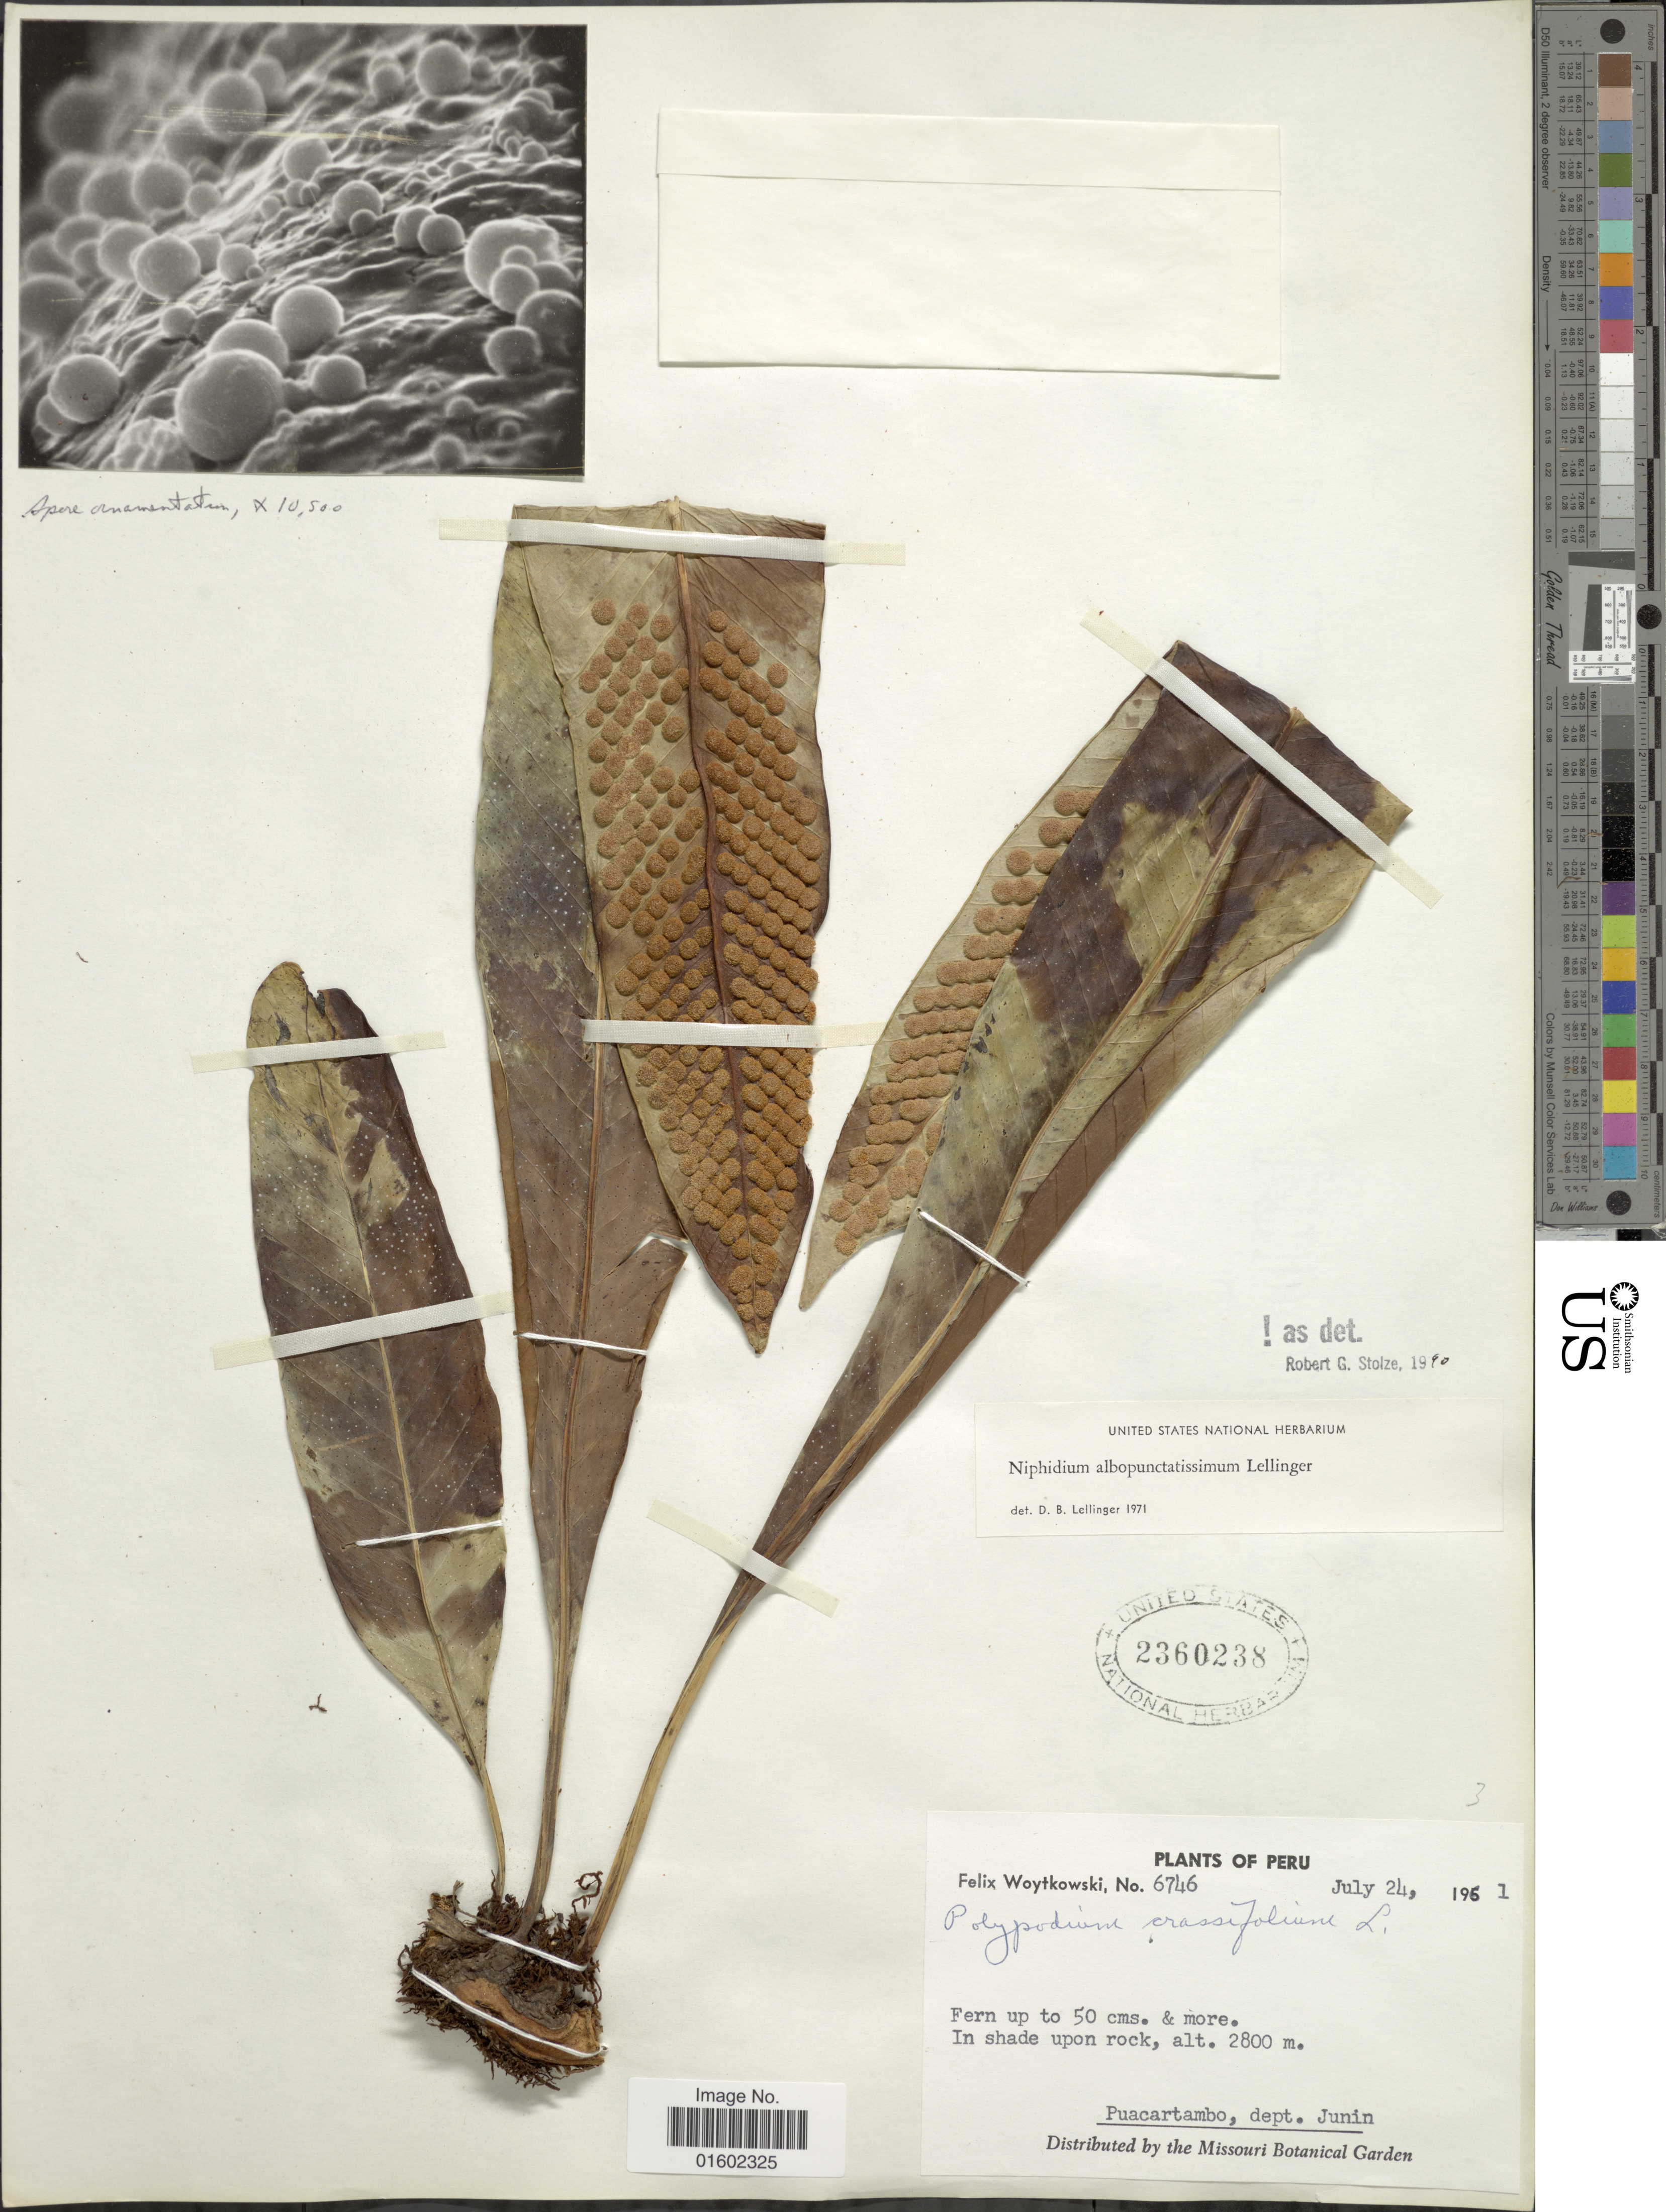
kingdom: Plantae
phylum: Tracheophyta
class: Polypodiopsida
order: Polypodiales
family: Polypodiaceae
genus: Niphidium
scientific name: Niphidium albopunctatissimum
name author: Lellinger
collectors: F. Woytkowski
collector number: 6746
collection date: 1951-07-24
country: Peru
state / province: Junín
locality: Puacartambo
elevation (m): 2800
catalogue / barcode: US 2360238